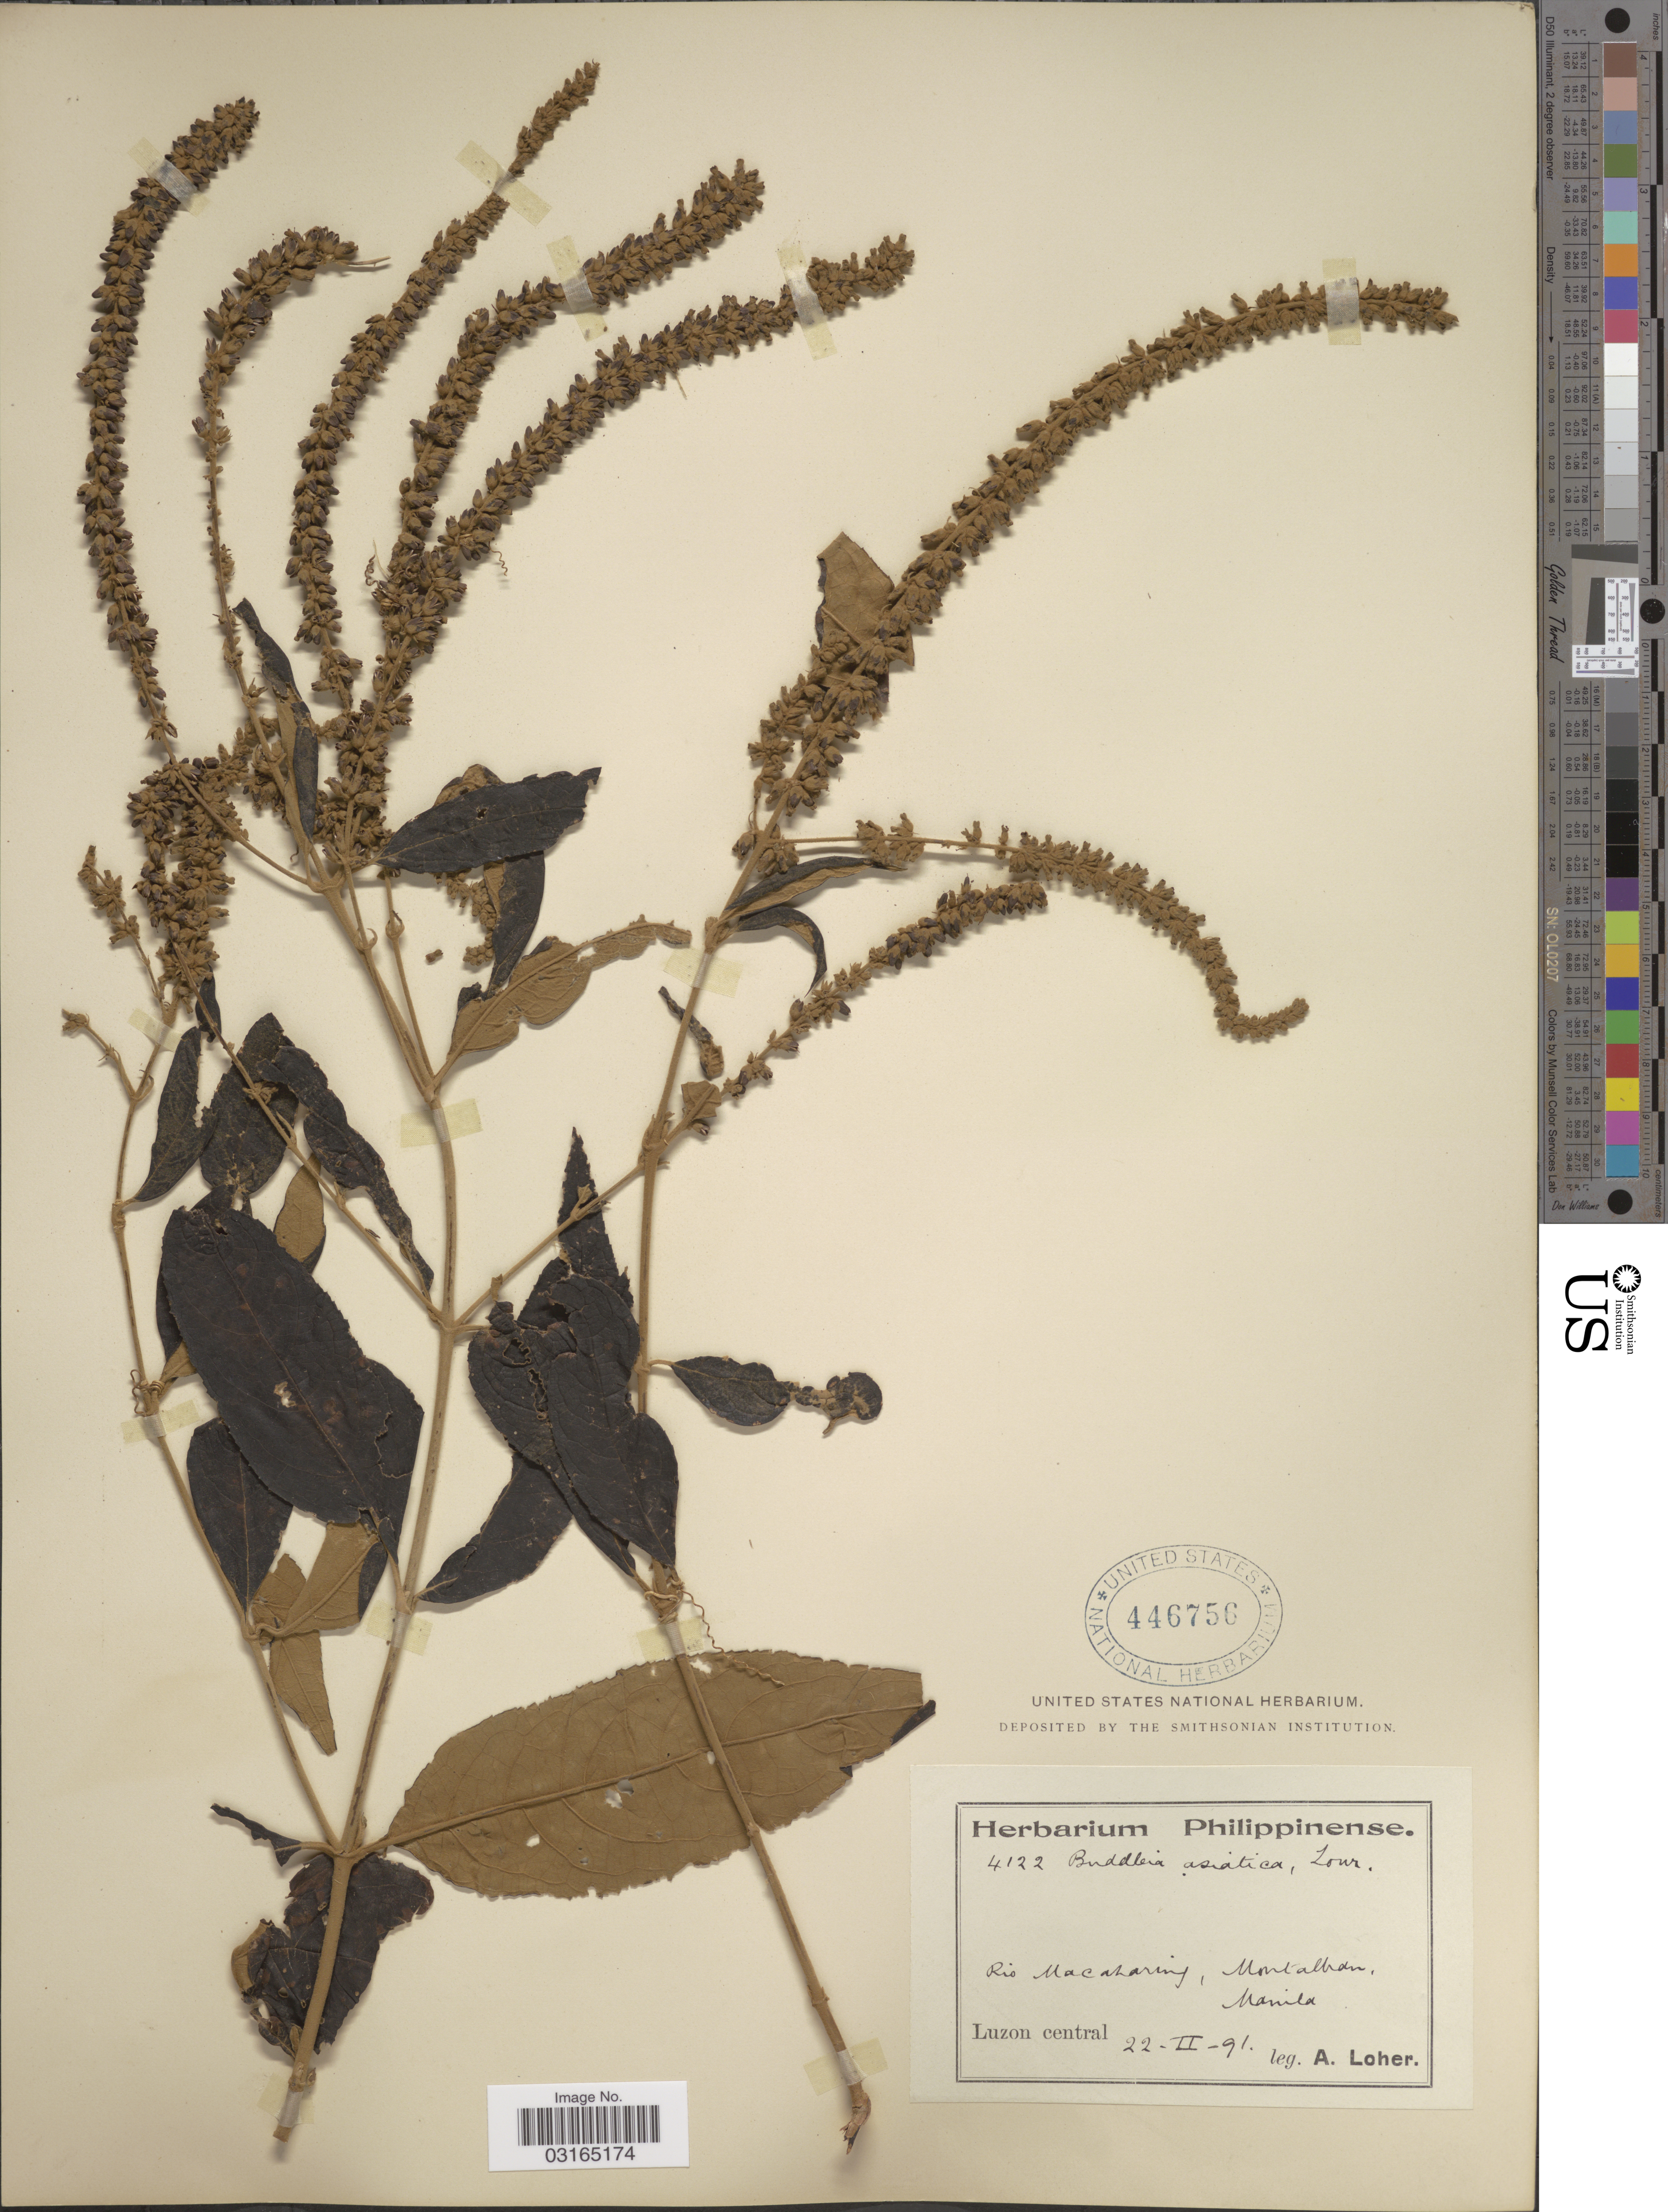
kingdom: Plantae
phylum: Tracheophyta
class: Magnoliopsida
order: Lamiales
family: Scrophulariaceae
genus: Buddleja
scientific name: Buddleja asiatica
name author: Lour.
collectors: A. Loher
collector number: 4122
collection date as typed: Transcribed d/m/y: 22/2/91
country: Philippines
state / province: Central Luzon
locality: Rio Macaharing, Montalban, Manila.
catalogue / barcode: US 446756